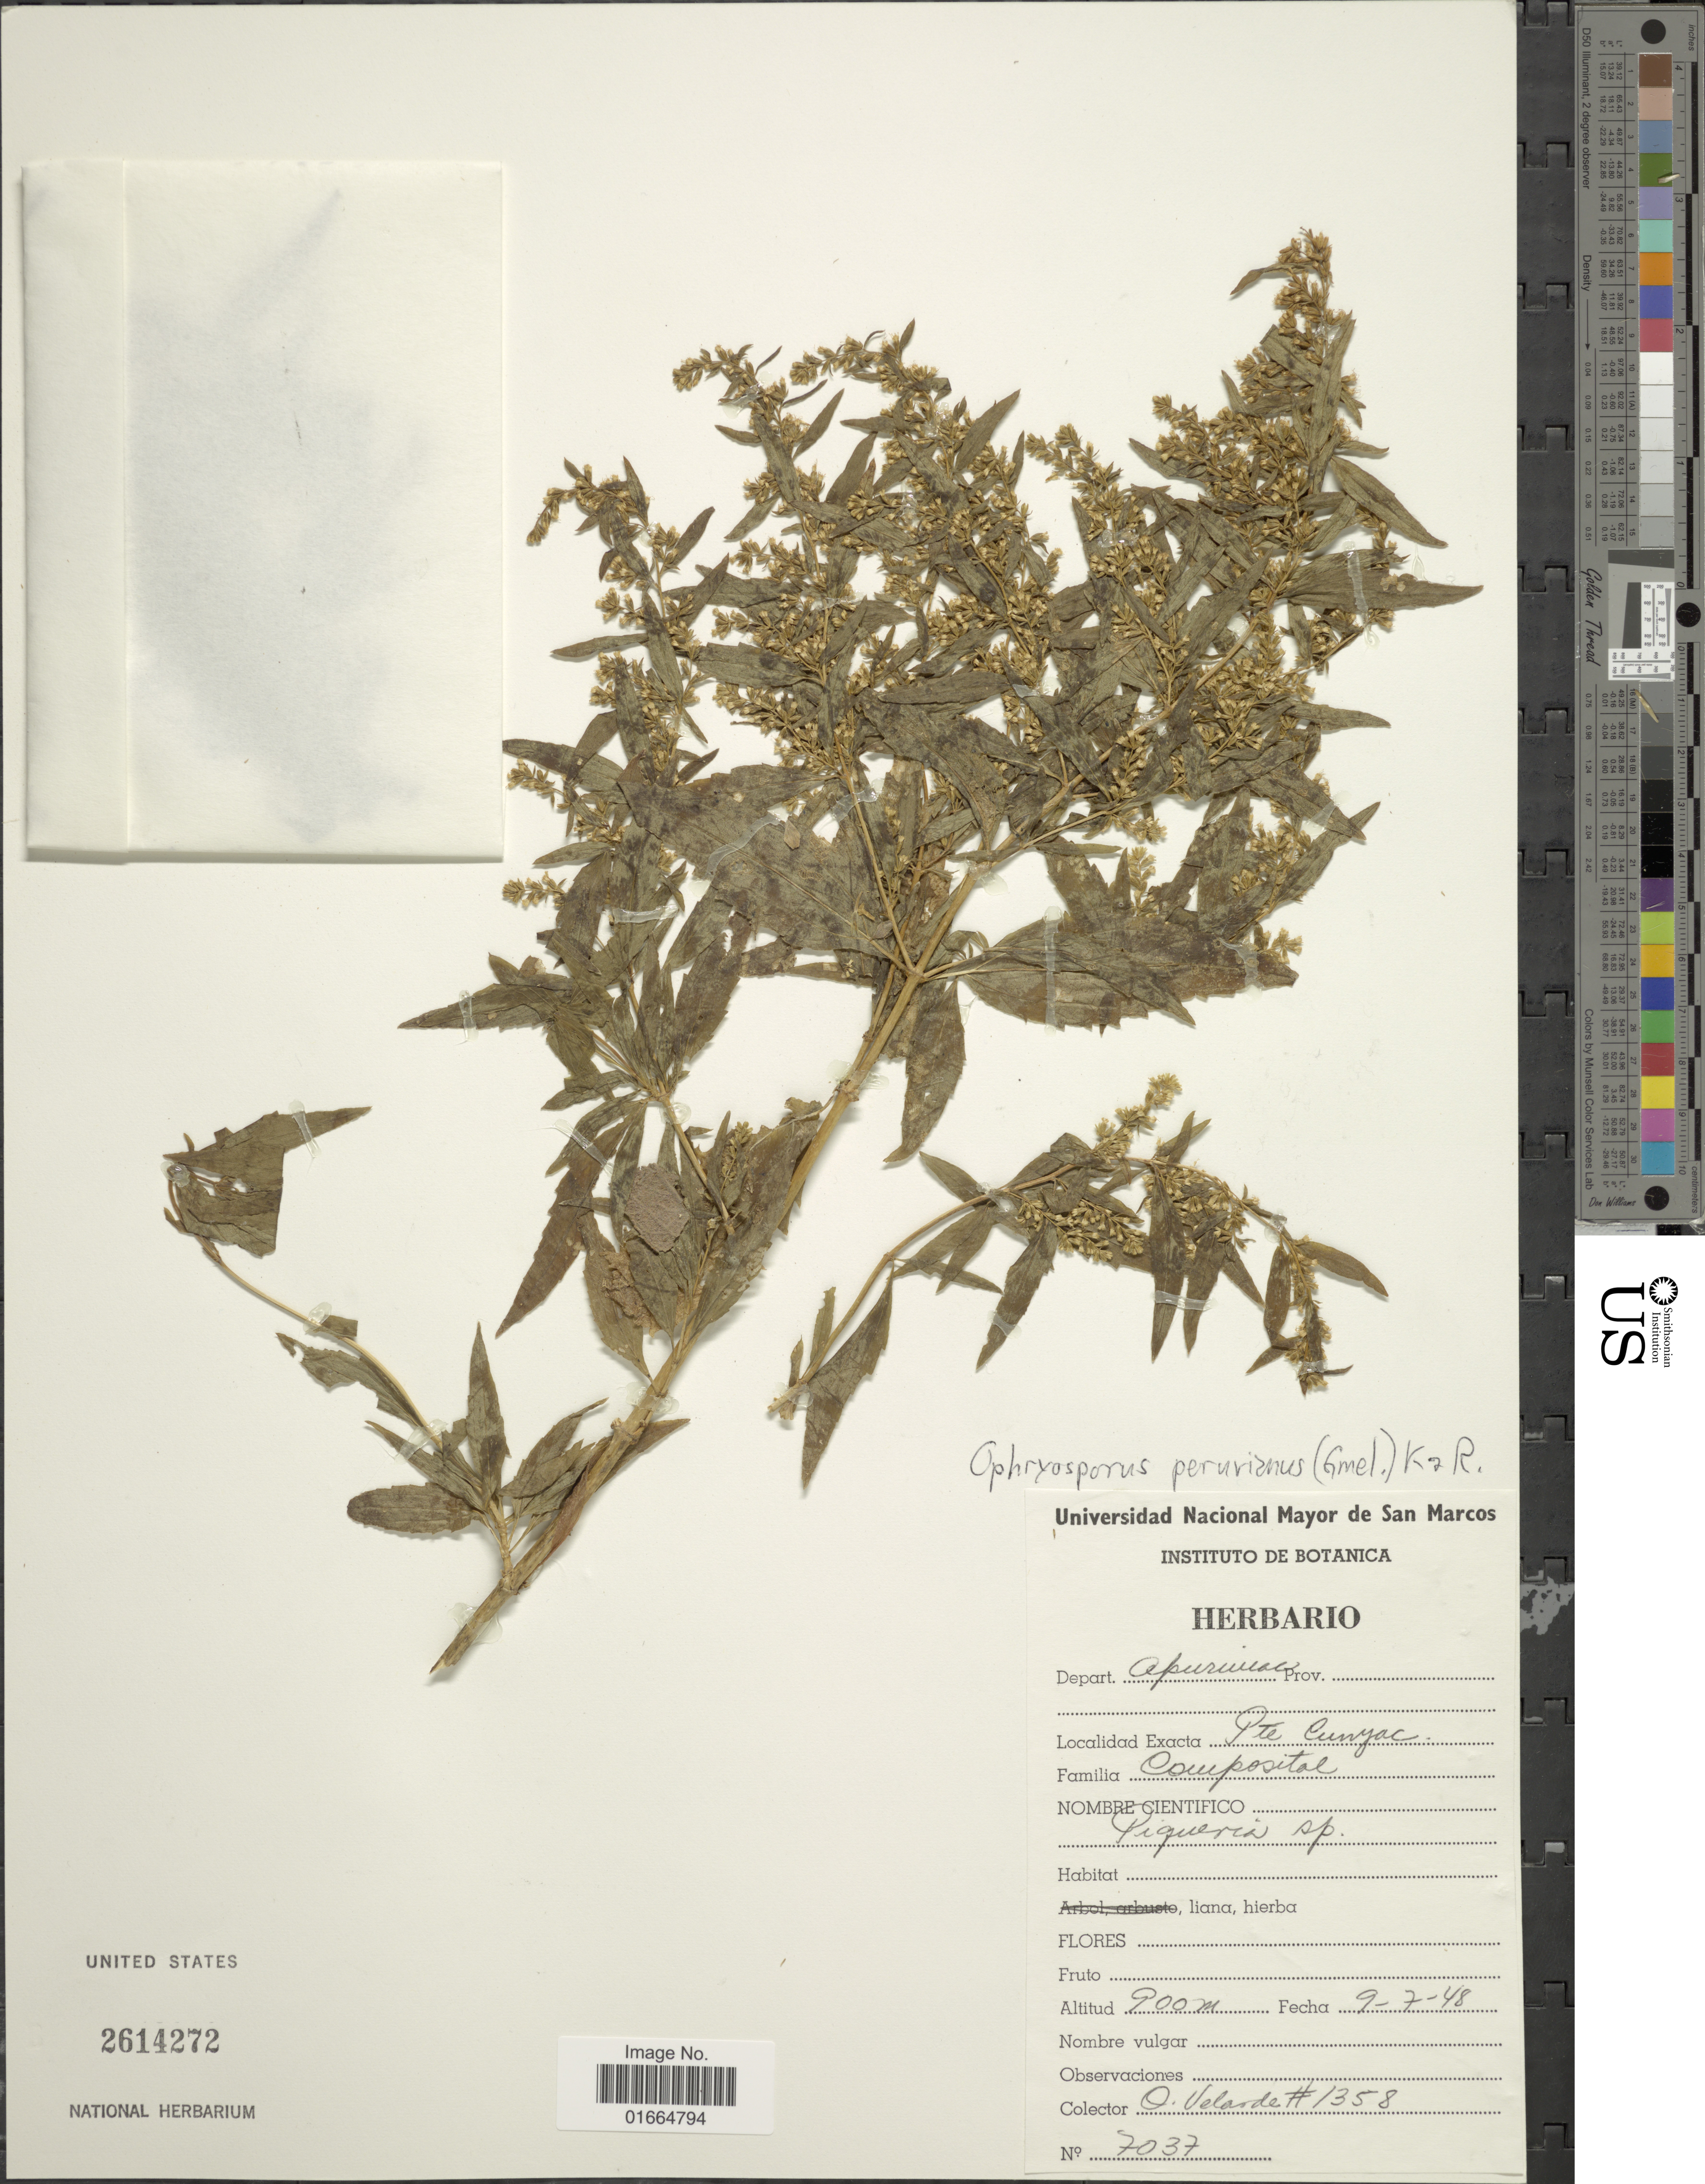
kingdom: Plantae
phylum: Tracheophyta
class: Magnoliopsida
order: Asterales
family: Asteraceae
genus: Ophryosporus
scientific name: Ophryosporus peruvianus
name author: (J.F. Gmel.) R.M. King & H. Rob.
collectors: O. Velarde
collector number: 1358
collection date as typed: Transcribed d/m/y: 9/7/48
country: Peru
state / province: Apurímac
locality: Depart. Apurimac. Pte Cunyac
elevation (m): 900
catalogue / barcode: US 2614272